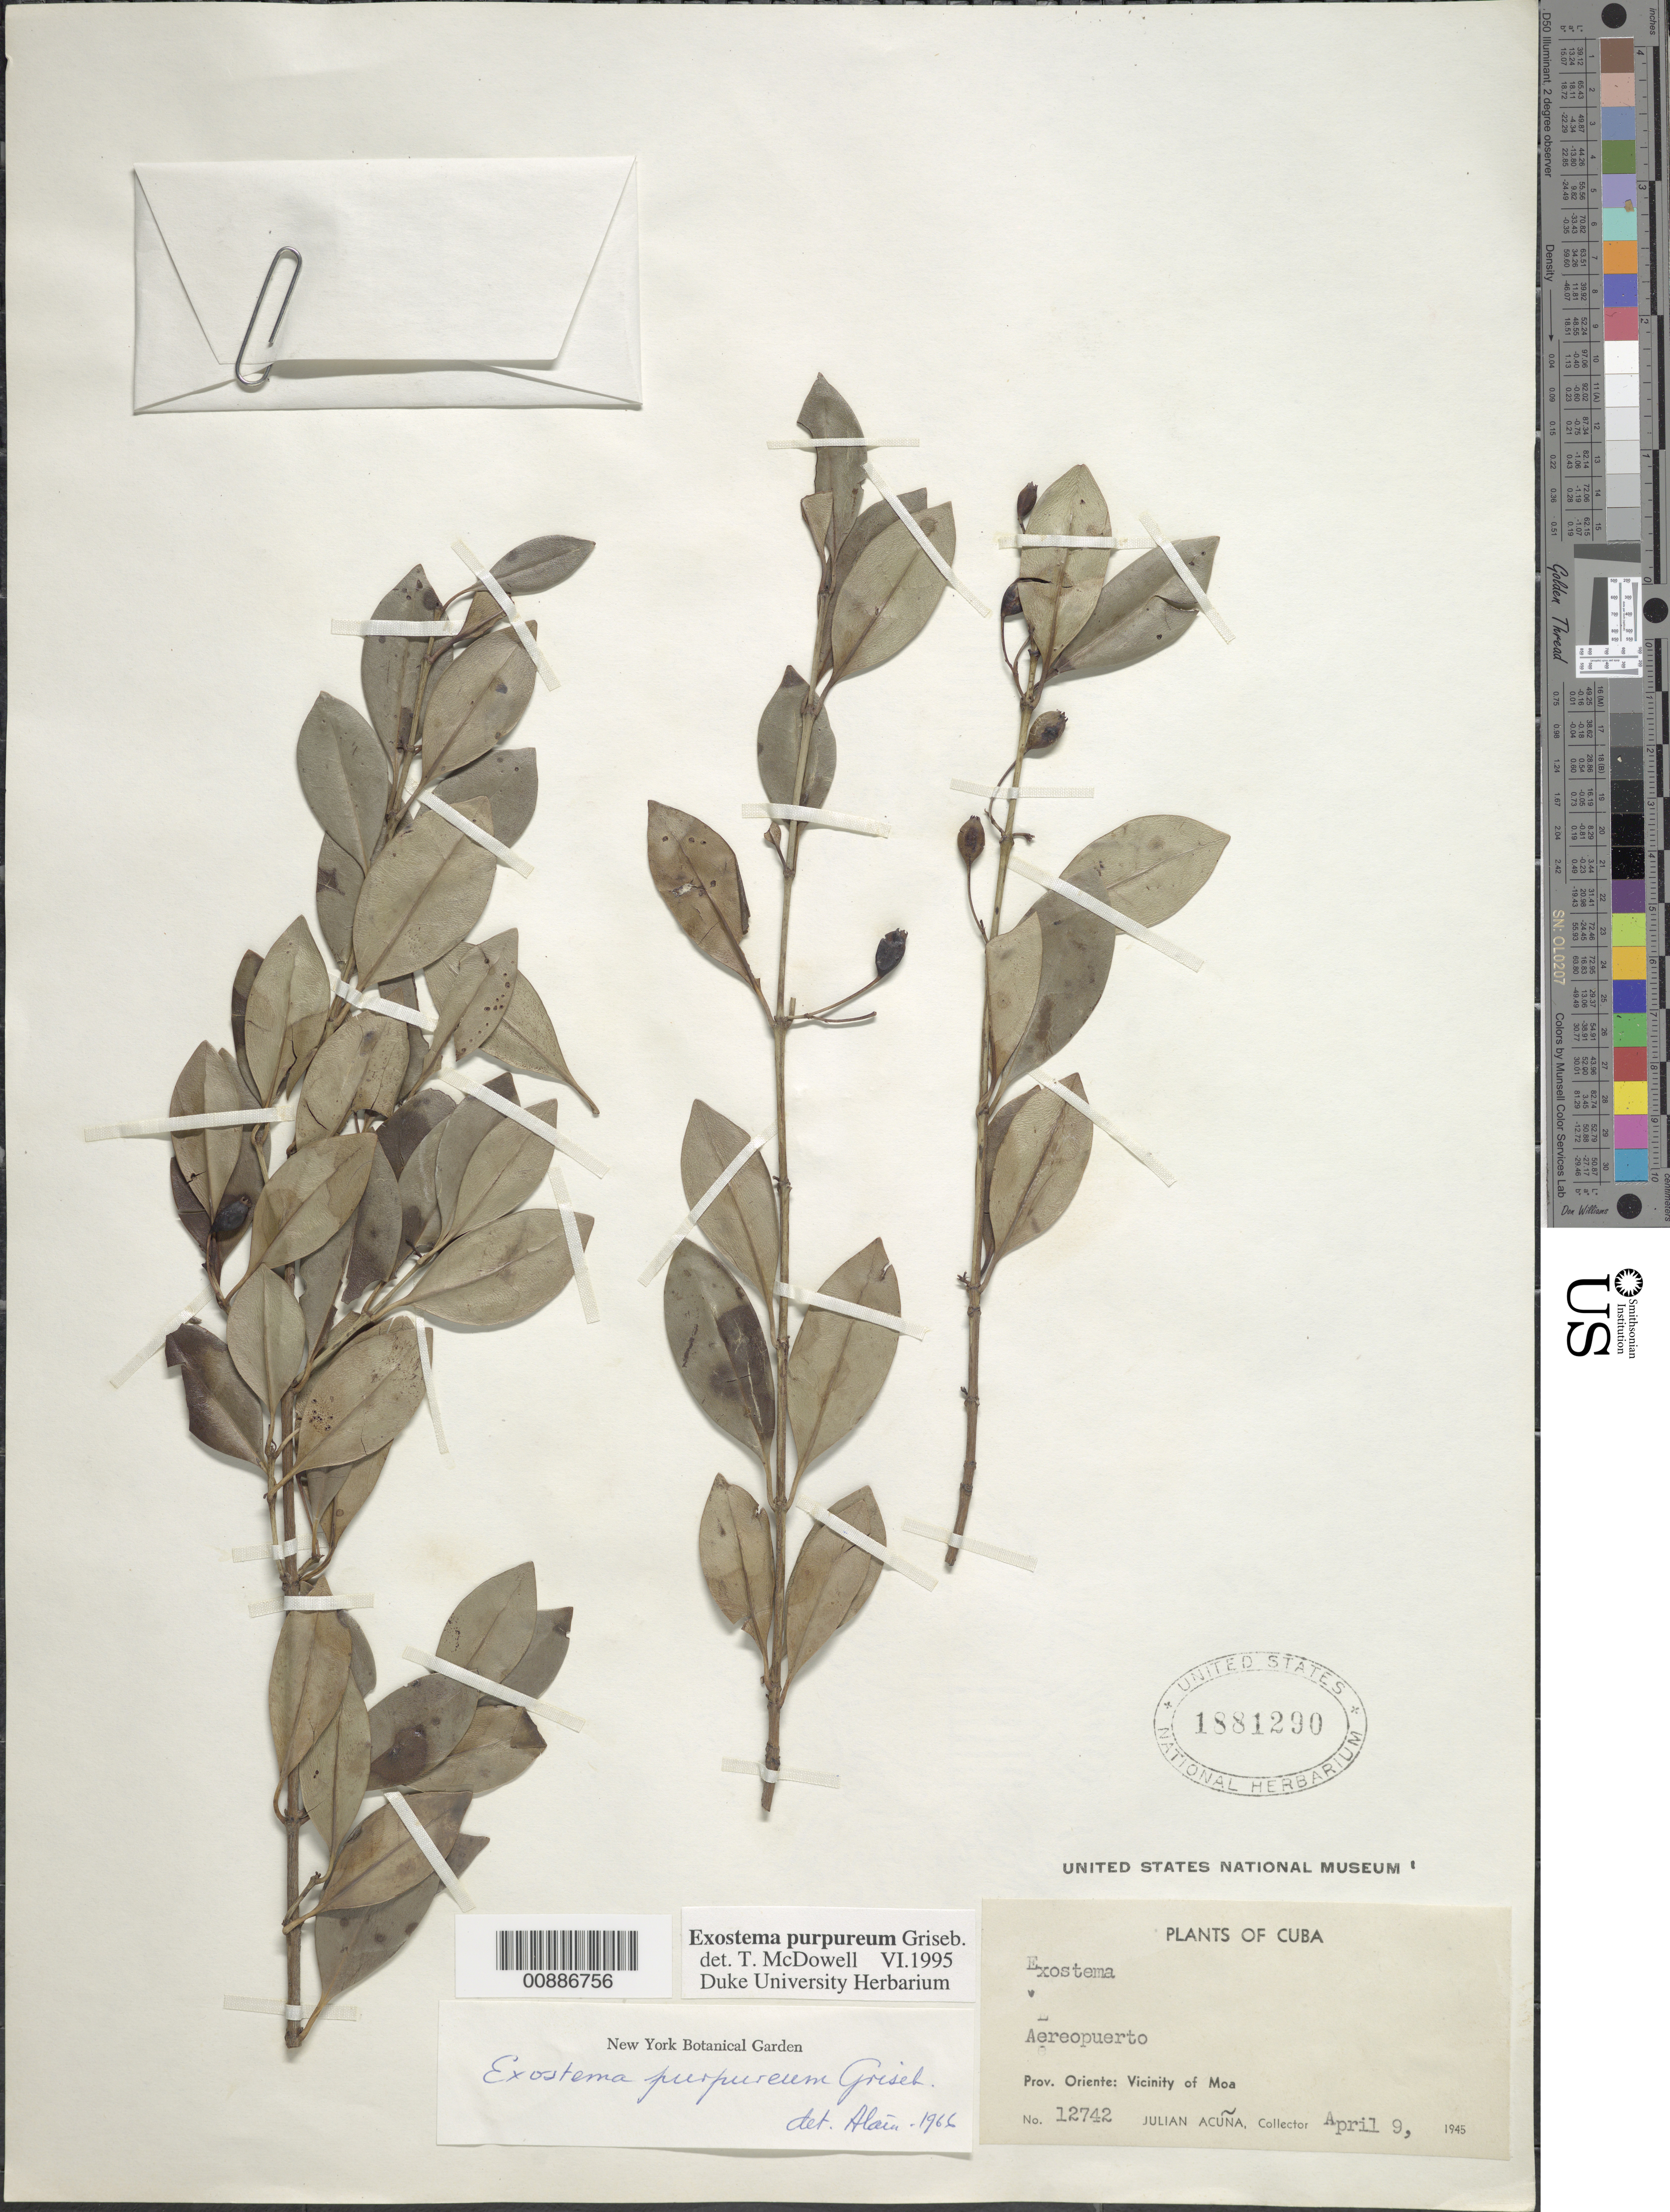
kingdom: Plantae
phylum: Tracheophyta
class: Magnoliopsida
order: Gentianales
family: Rubiaceae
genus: Exostema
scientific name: Exostema purpureum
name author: Griseb.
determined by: Liogier, Alain H.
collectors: J. Acuña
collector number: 12742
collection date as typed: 09 Apr 1945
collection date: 1945-04-09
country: Cuba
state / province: Oriente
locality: Aereopurto; vicinity of Moa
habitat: At airport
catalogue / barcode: US 1881290